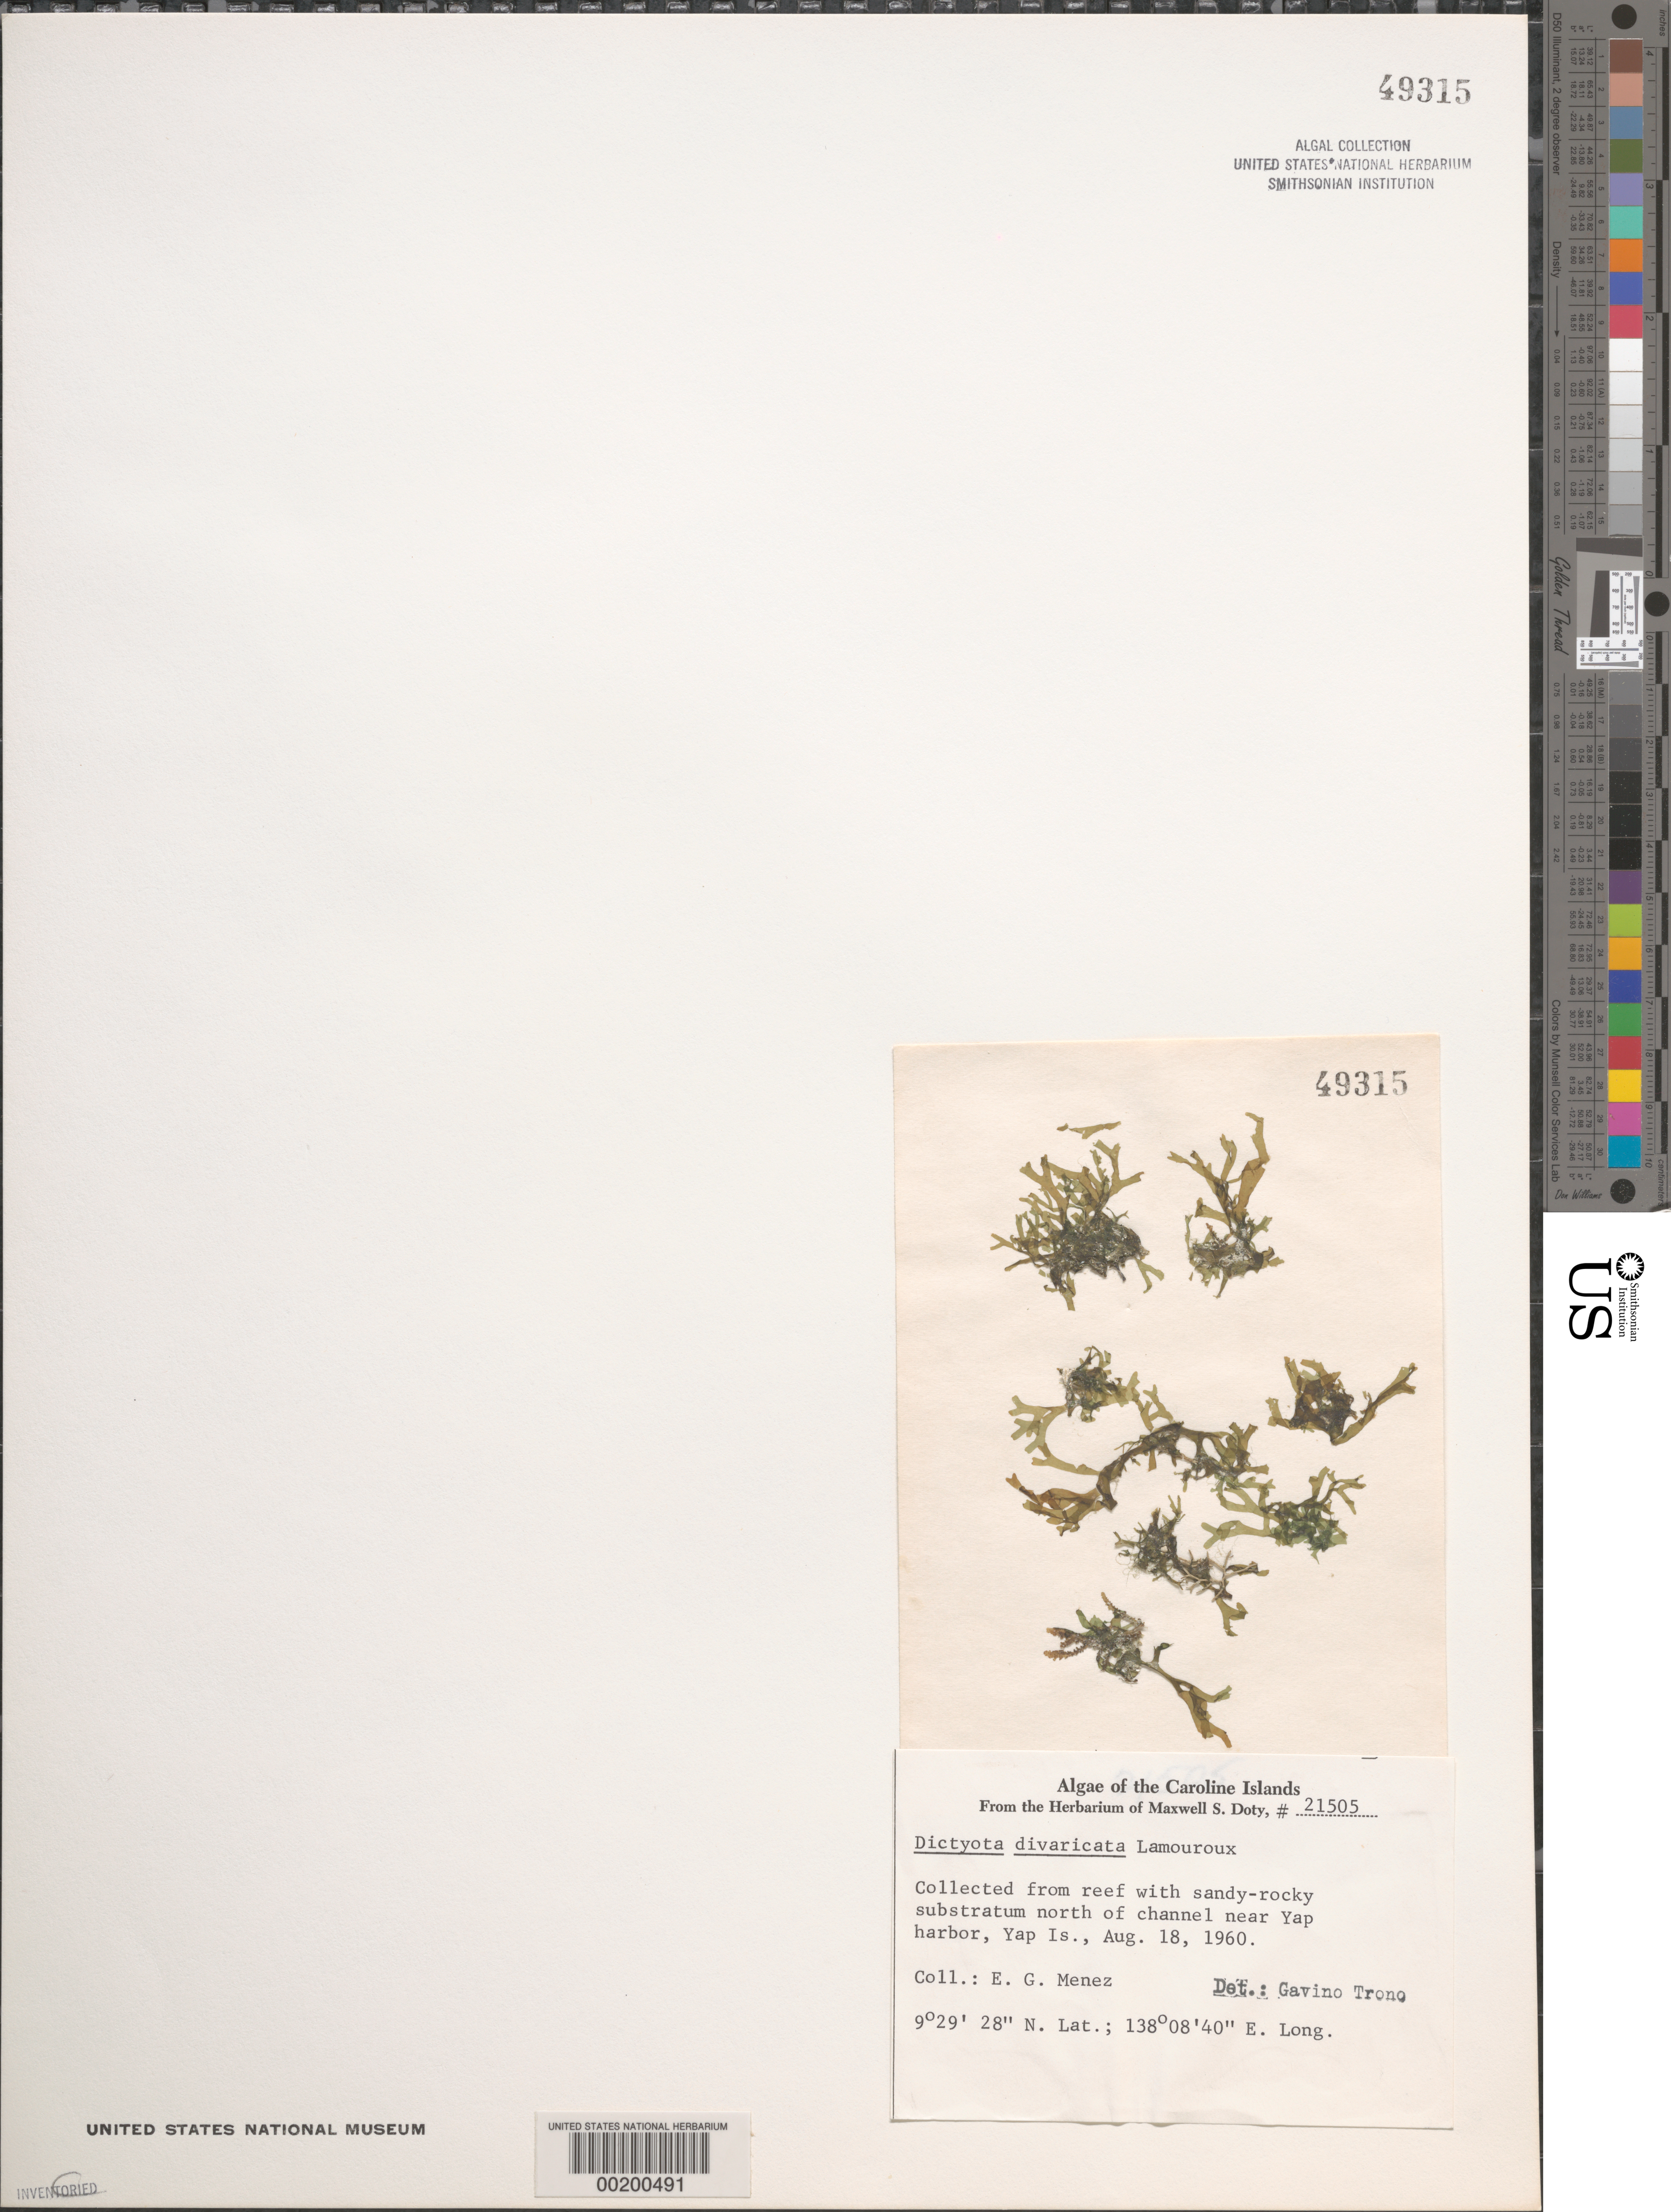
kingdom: Chromista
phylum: Ochrophyta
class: Phaeophyceae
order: Dictyotales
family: Dictyotaceae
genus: Dictyota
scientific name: Dictyota divaricata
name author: J.V.Lamouroux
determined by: Trono, Gavino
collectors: Meñez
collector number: MSD 21505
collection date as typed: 18 Aug 1960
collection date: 1960-08-18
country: Micronesia, Federated States of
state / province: Yap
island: Yap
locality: Near Yap Harbor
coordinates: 9 29' 28" N, 138 08' 40" E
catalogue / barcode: US 49315